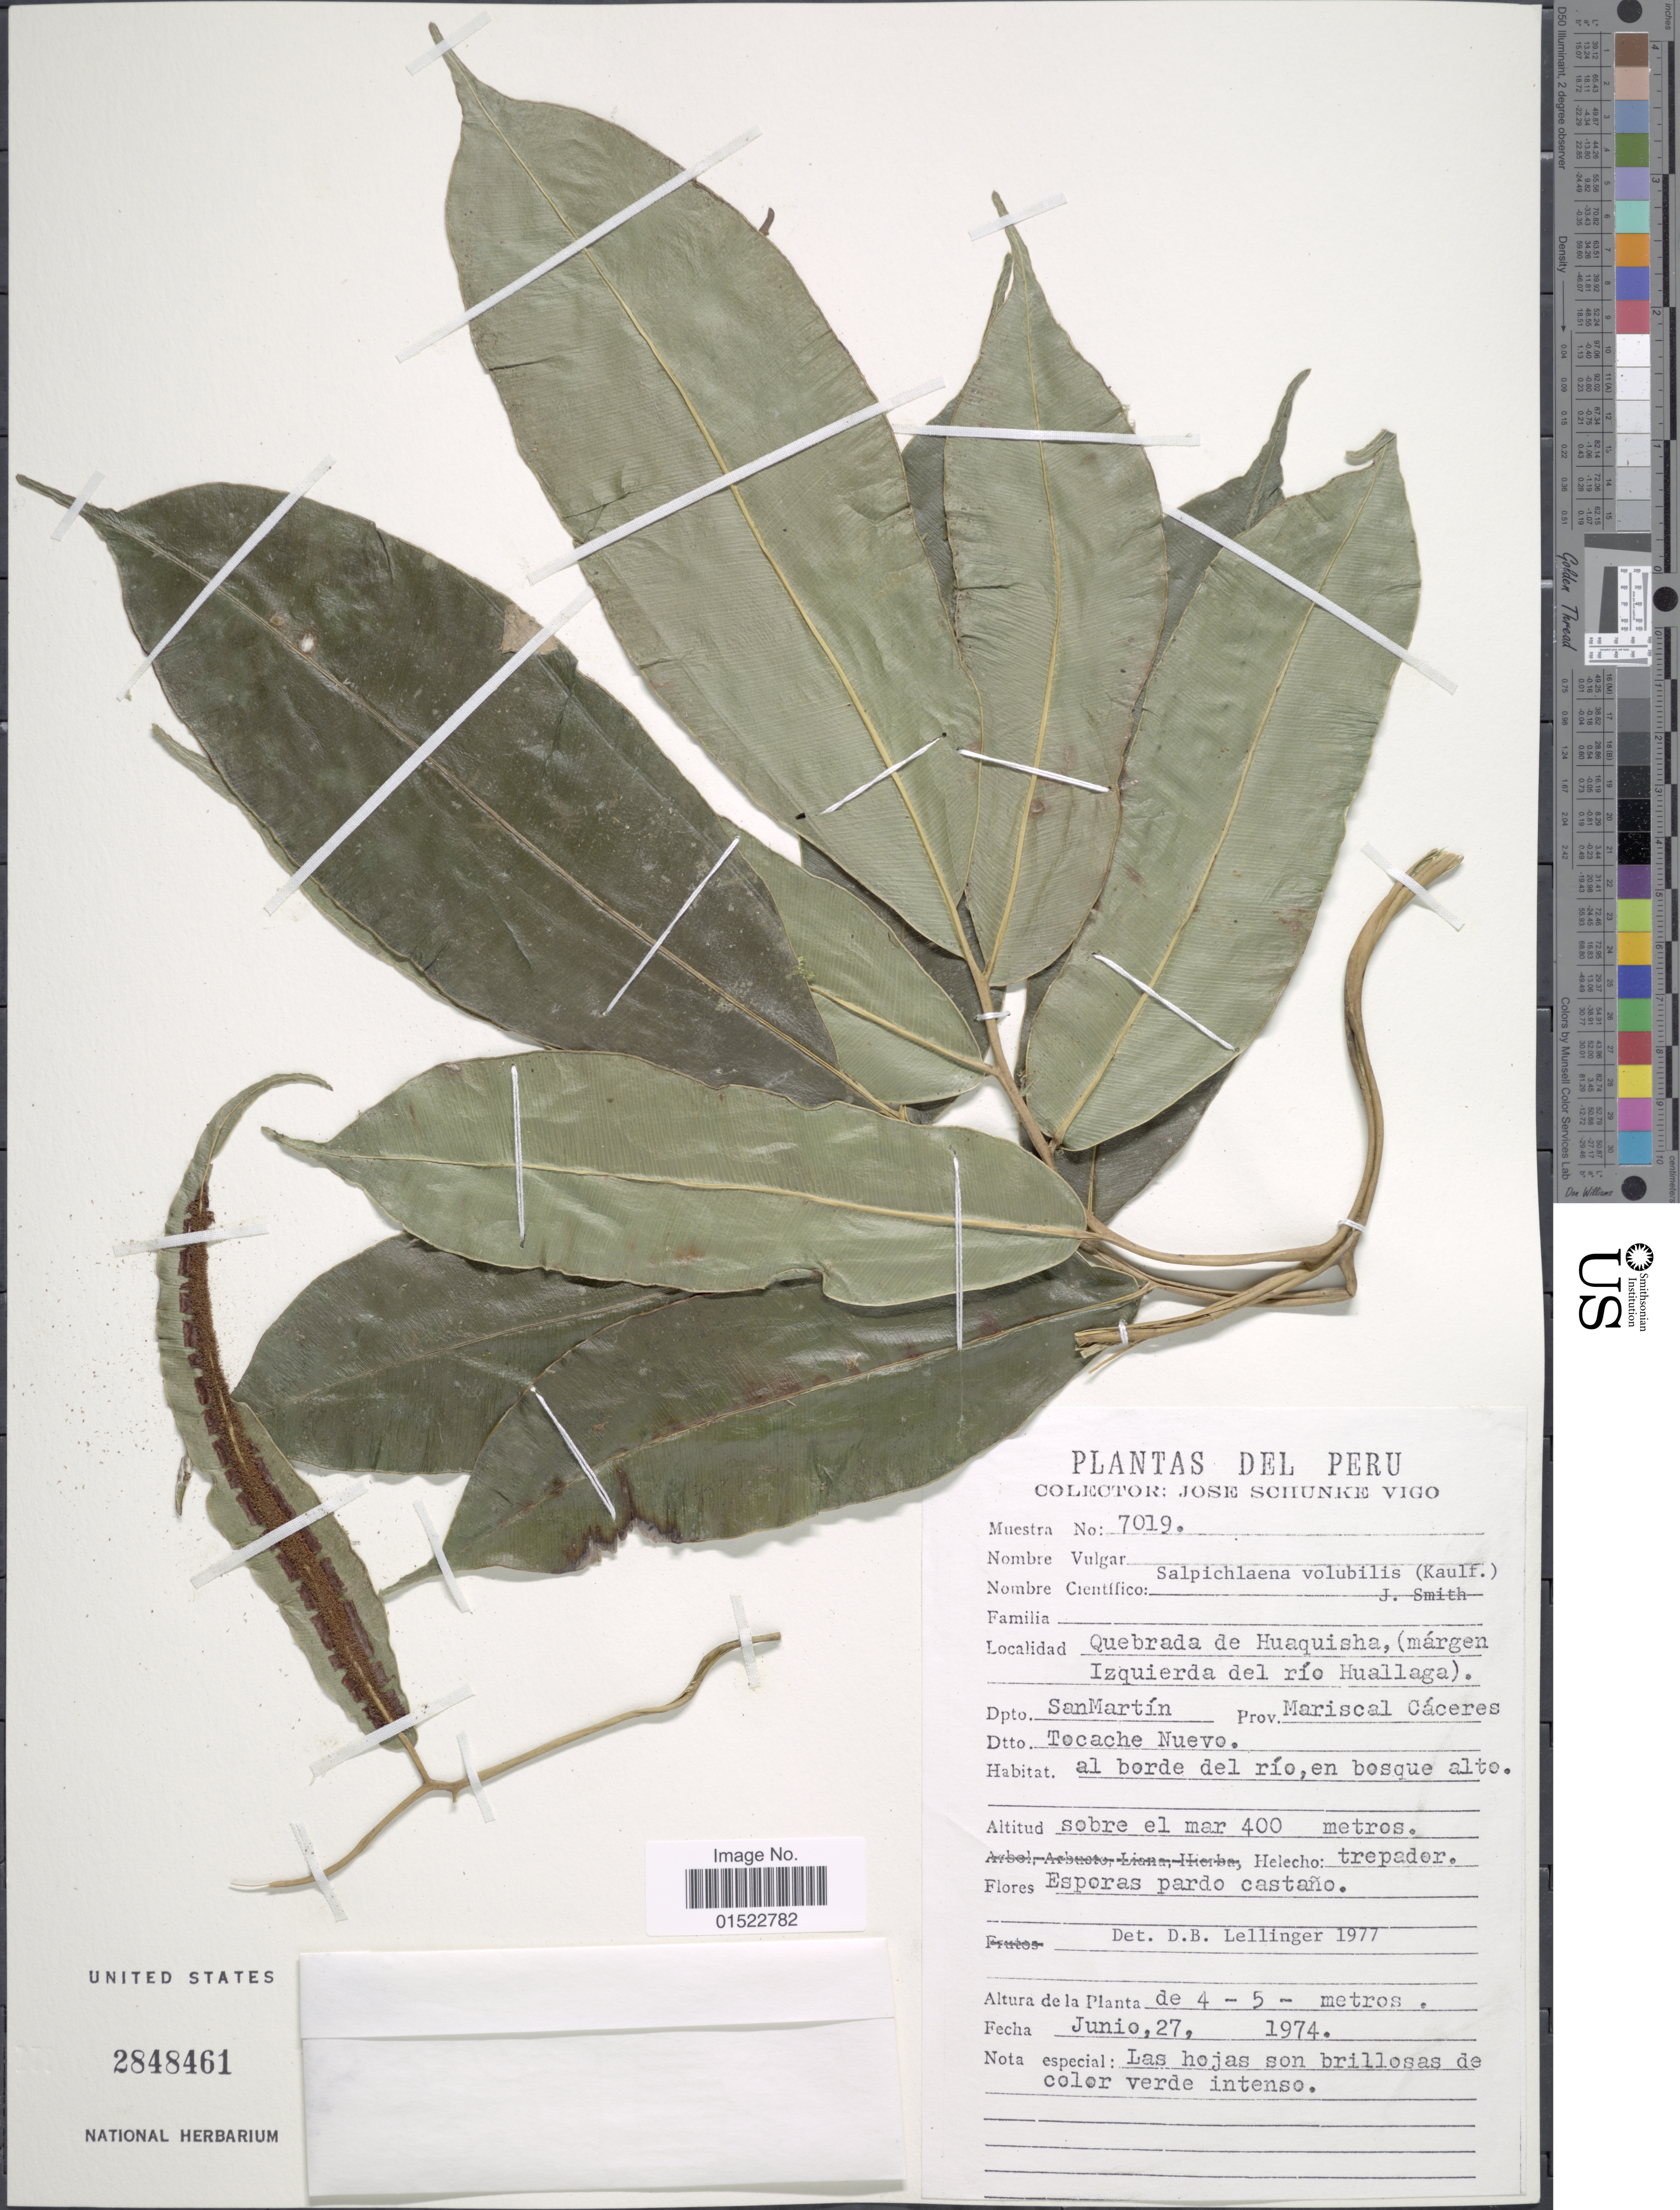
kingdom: Plantae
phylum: Tracheophyta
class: Polypodiopsida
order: Polypodiales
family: Blechnaceae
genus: Salpichlaena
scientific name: Salpichlaena volubilis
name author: (Kaulf.) J. Sm.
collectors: J. Schunke Vigo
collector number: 7019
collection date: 1974-06-27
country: Peru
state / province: San Martín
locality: Prov. Mariscal Caceres, Tocache Nuevo, Quebrada de Huaquisha, (margen Izquierda del rio Huallaga)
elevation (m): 400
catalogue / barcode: US 2848461